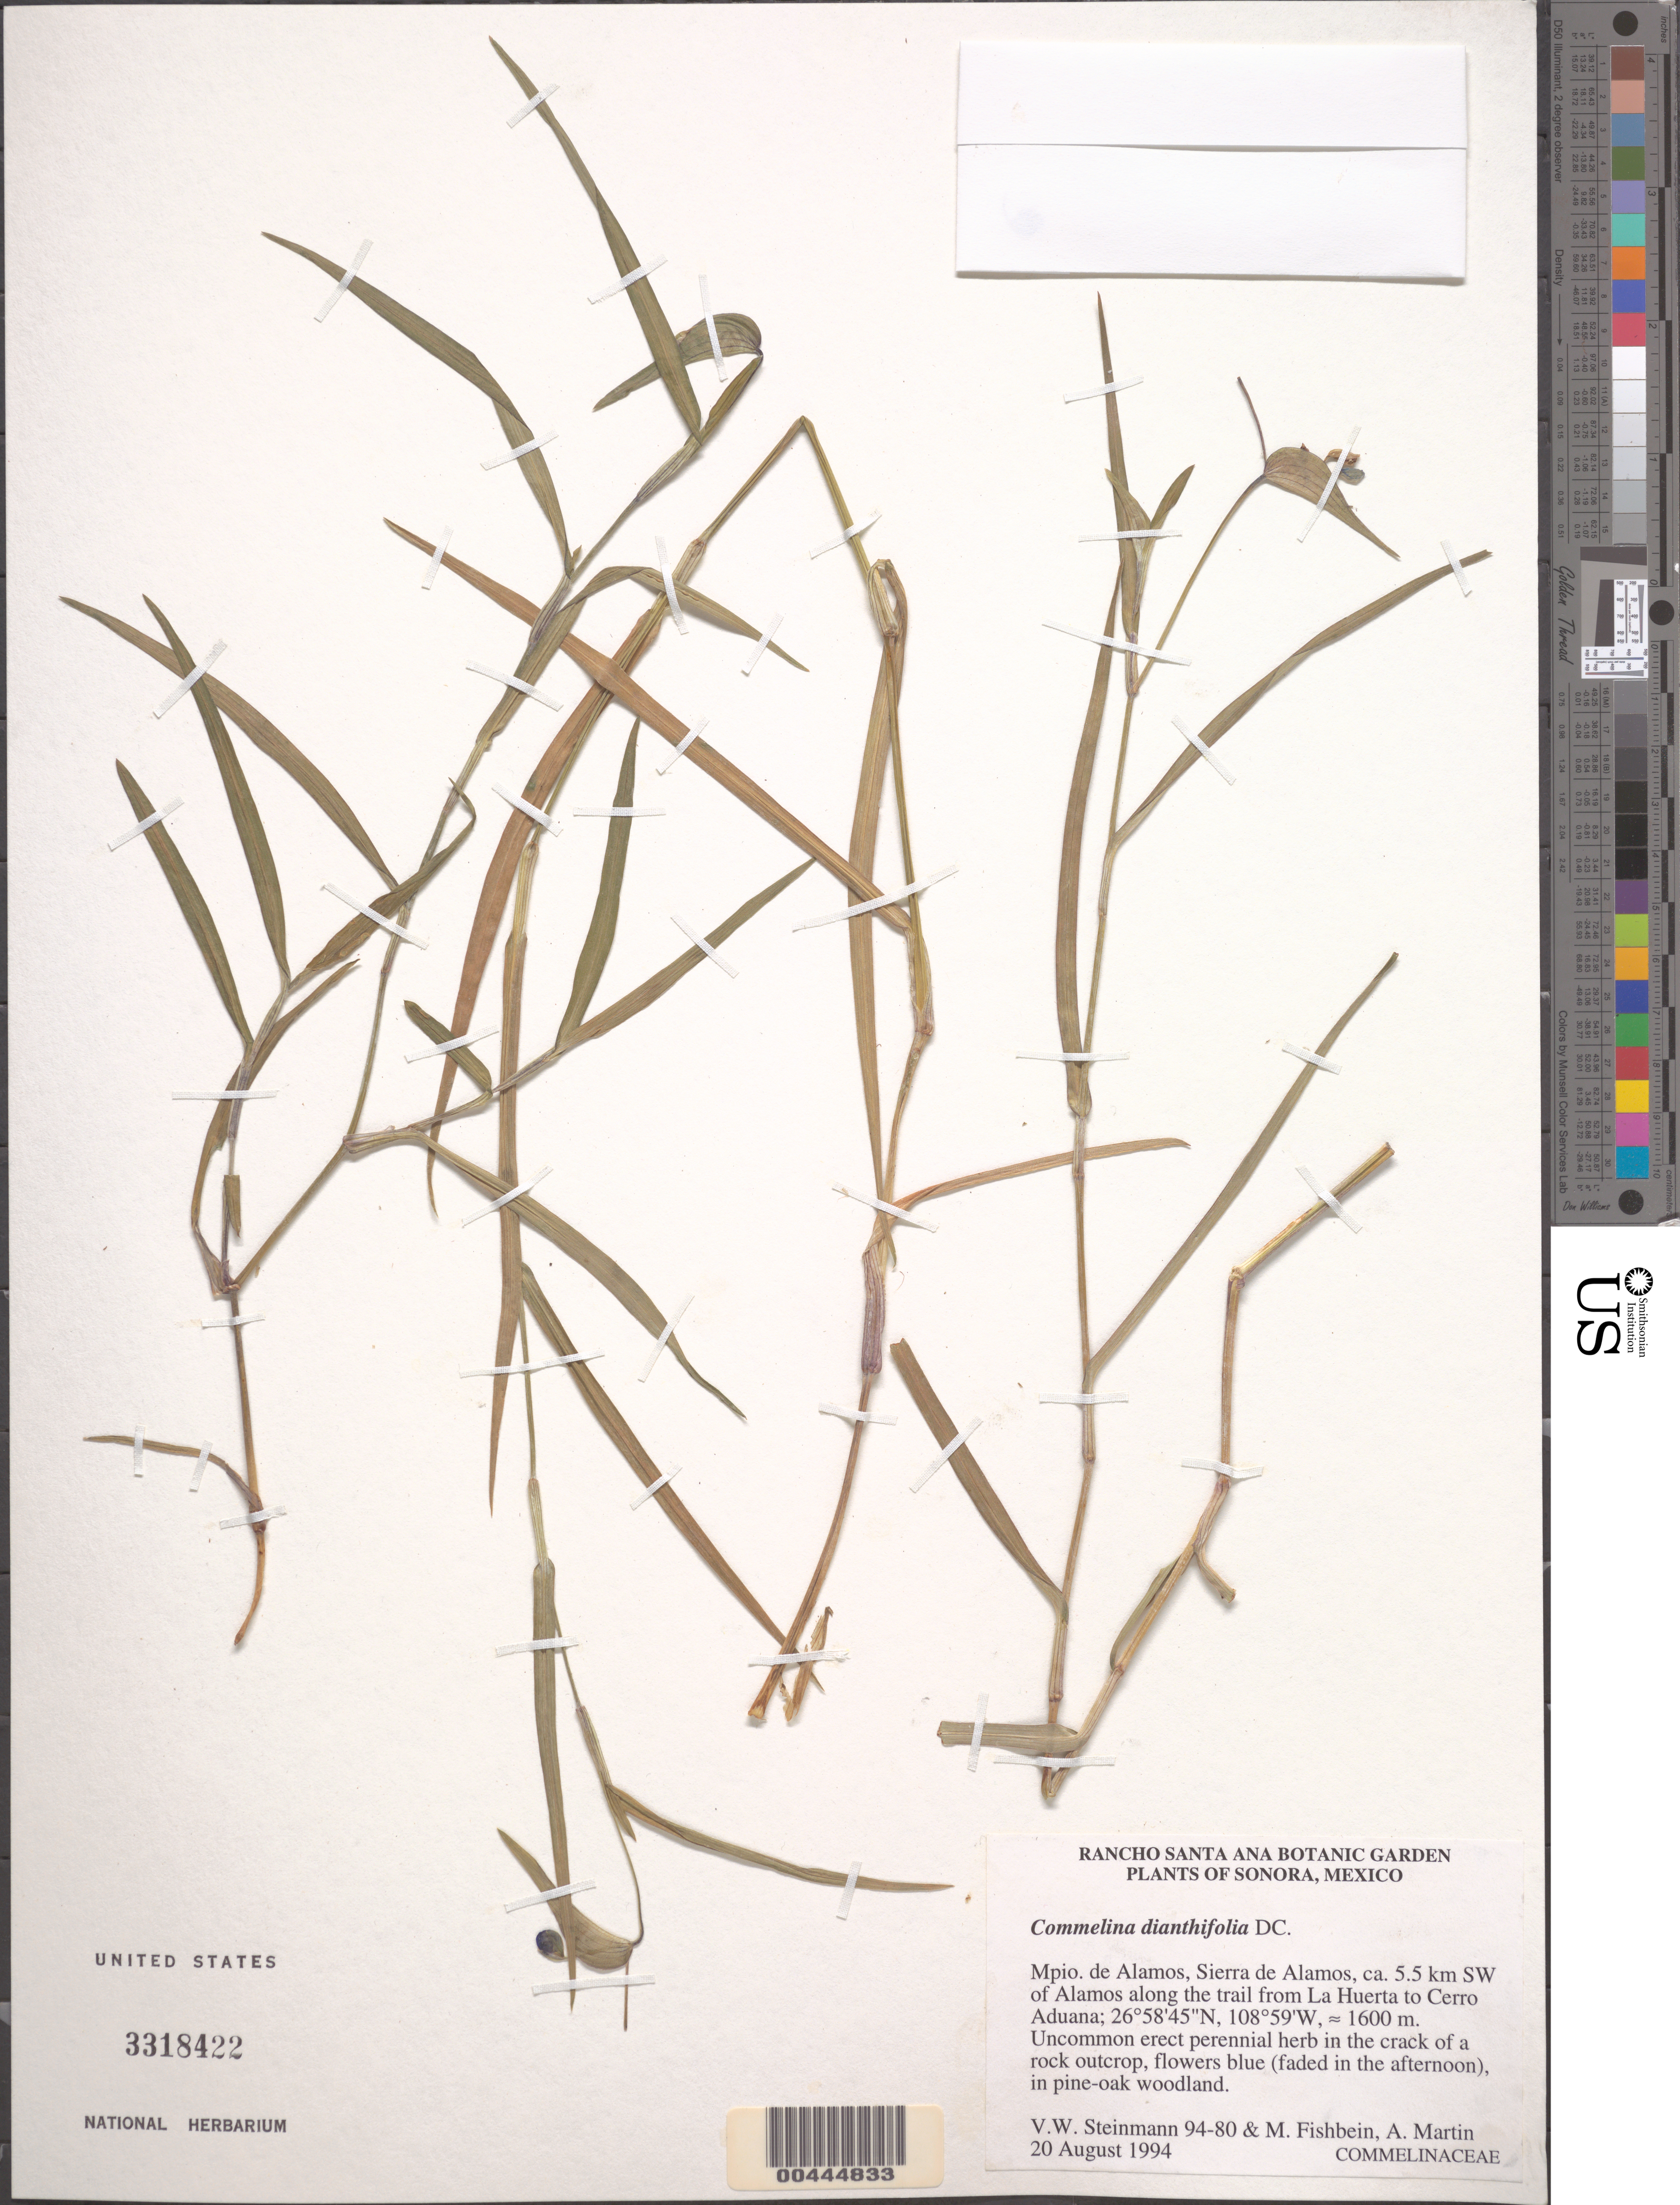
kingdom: Plantae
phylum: Tracheophyta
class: Liliopsida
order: Commelinales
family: Commelinaceae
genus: Commelina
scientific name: Commelina dianthifolia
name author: Redouté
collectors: V. W. Steinmann, M. Fishbein & A. Martin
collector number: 94-80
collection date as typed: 20 Aug 1994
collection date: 1994-08-20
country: Mexico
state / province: Sonora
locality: Alamos, Sierra de Alamos, SW of Alamos trail from La Huerta to Cerro Aduana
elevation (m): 1600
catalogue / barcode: US 3318422